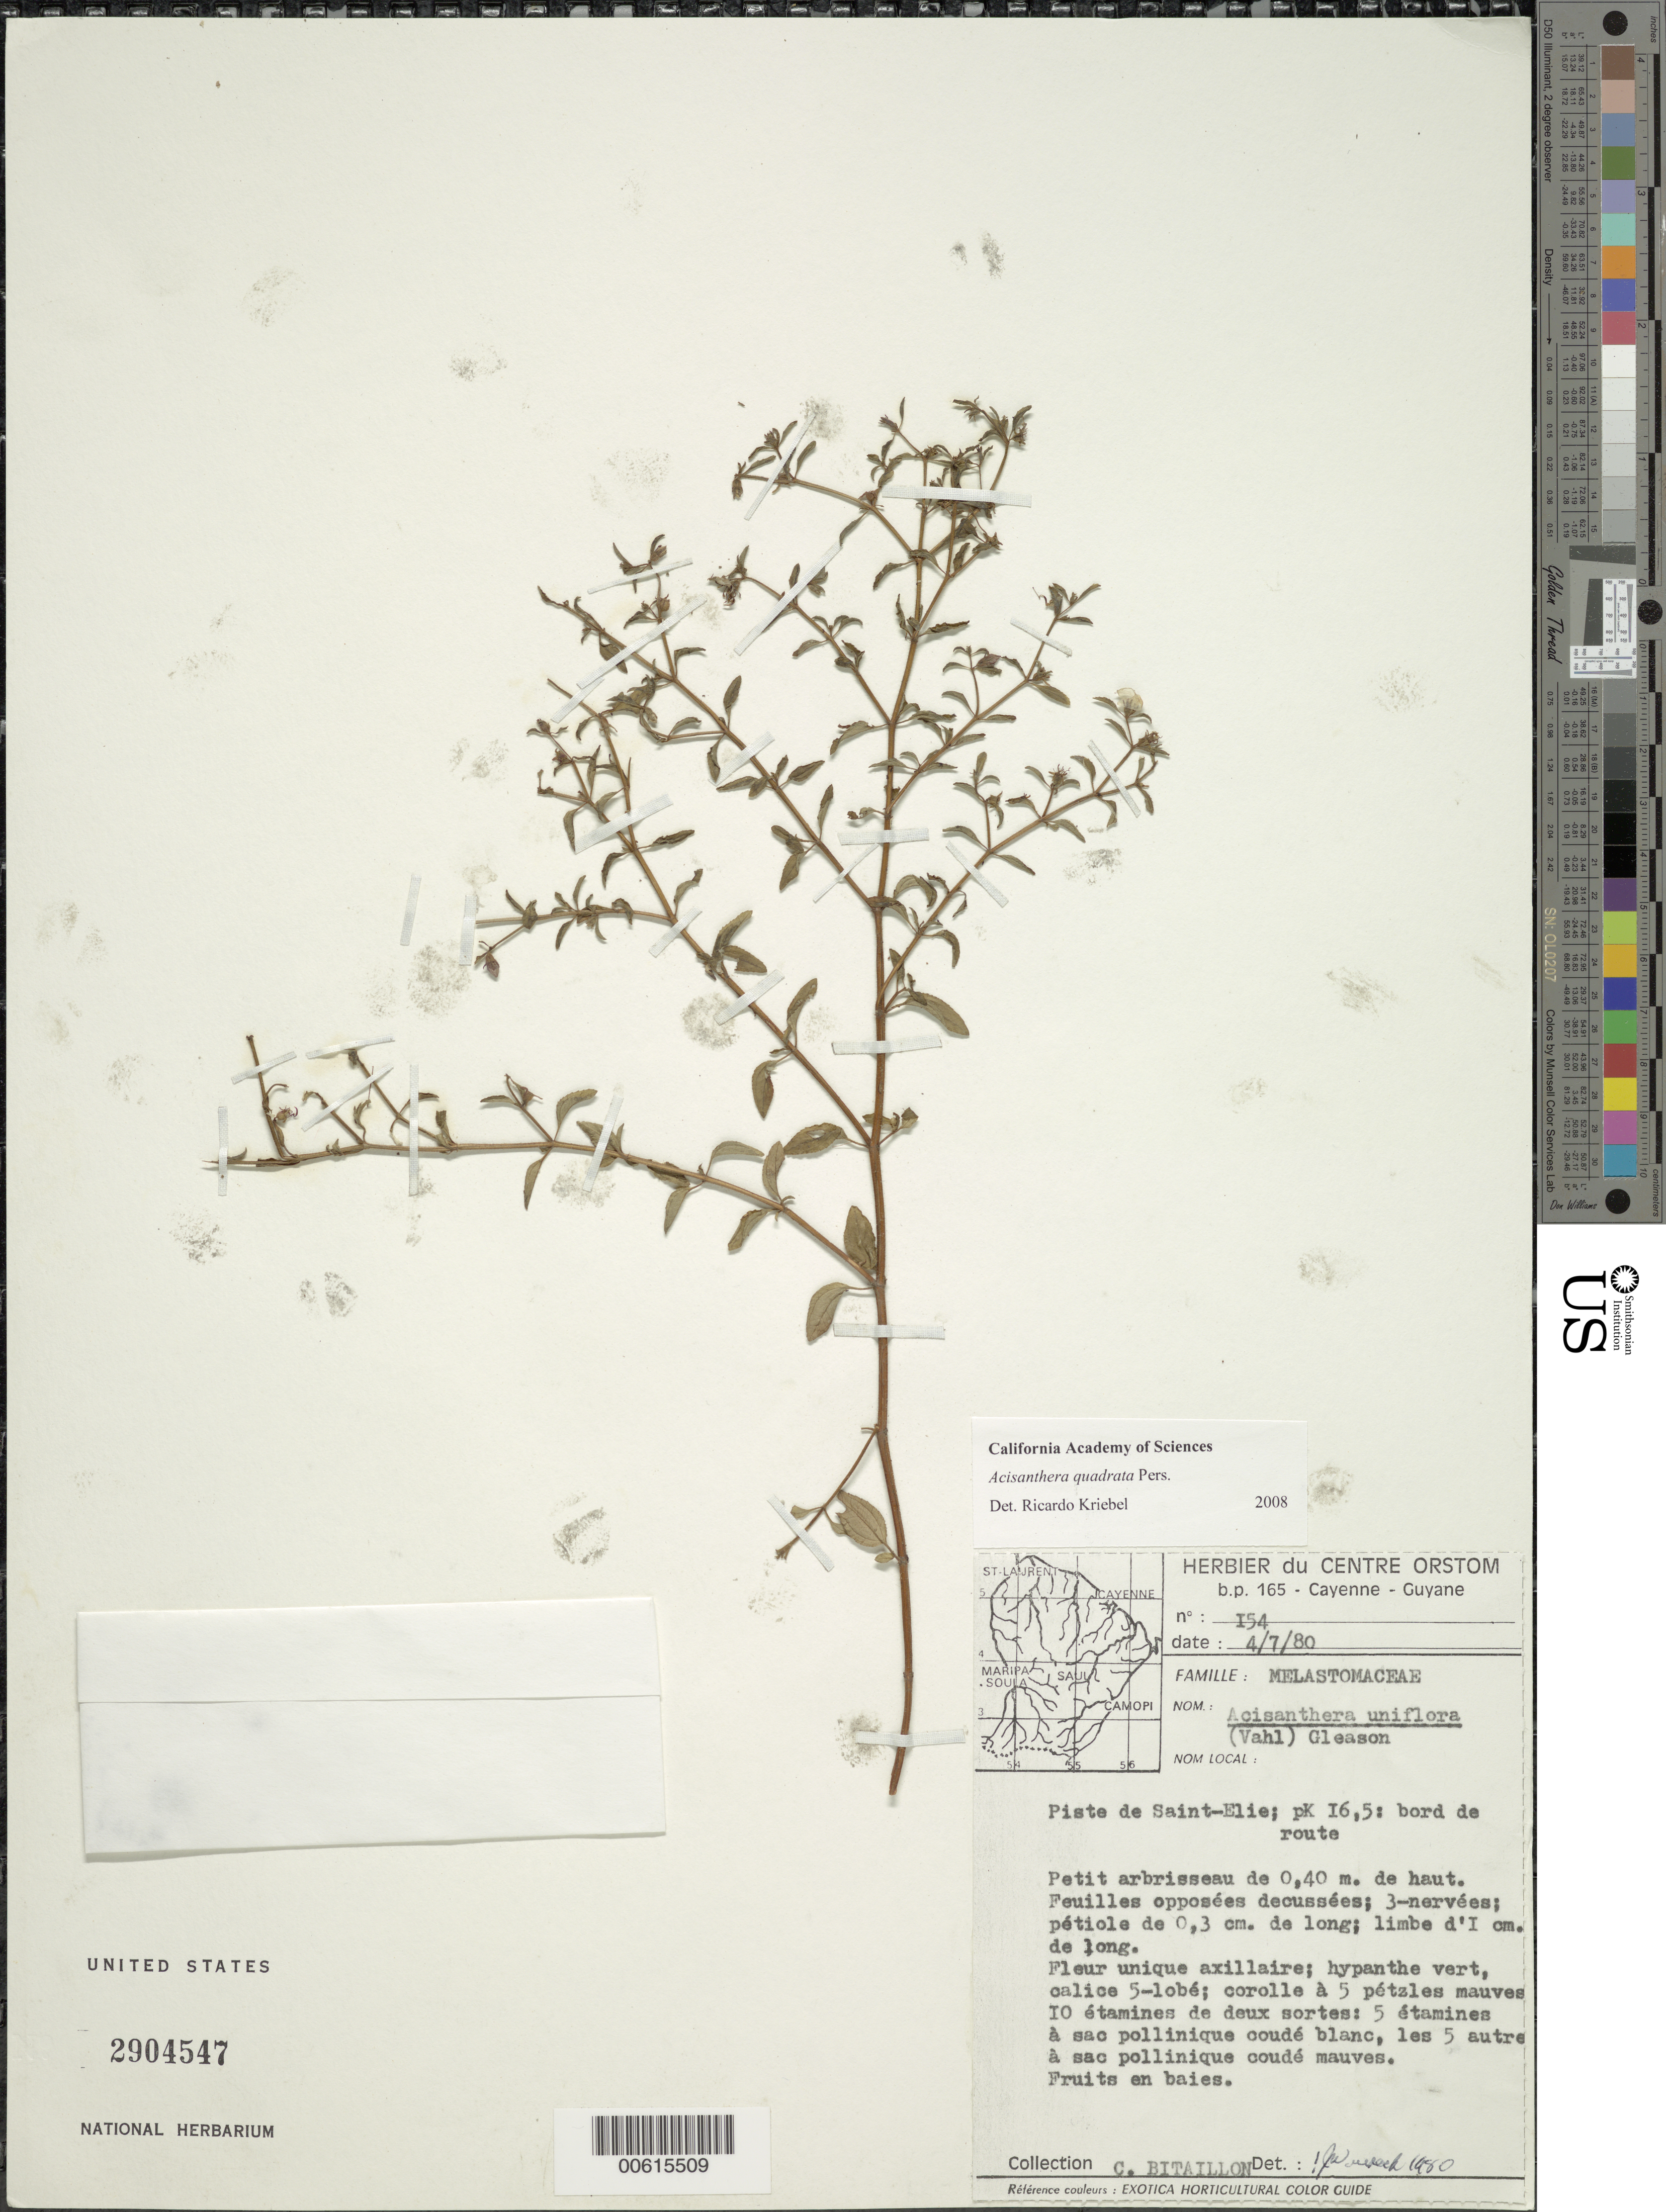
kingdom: Plantae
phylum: Tracheophyta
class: Magnoliopsida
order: Myrtales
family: Melastomataceae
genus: Acisanthera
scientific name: Acisanthera uniflora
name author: (Vahl) Gleason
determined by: Nunes da Silva, Diego, (RB), Jardim Botanico do Rio de Janeiro - Herbario (BRAZIL)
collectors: C. Bitaillon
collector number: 154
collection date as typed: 4-Jul-80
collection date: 1980-07-04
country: French Guiana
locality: Piste de Saint-Élie, pk 16.5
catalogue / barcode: US 2904547